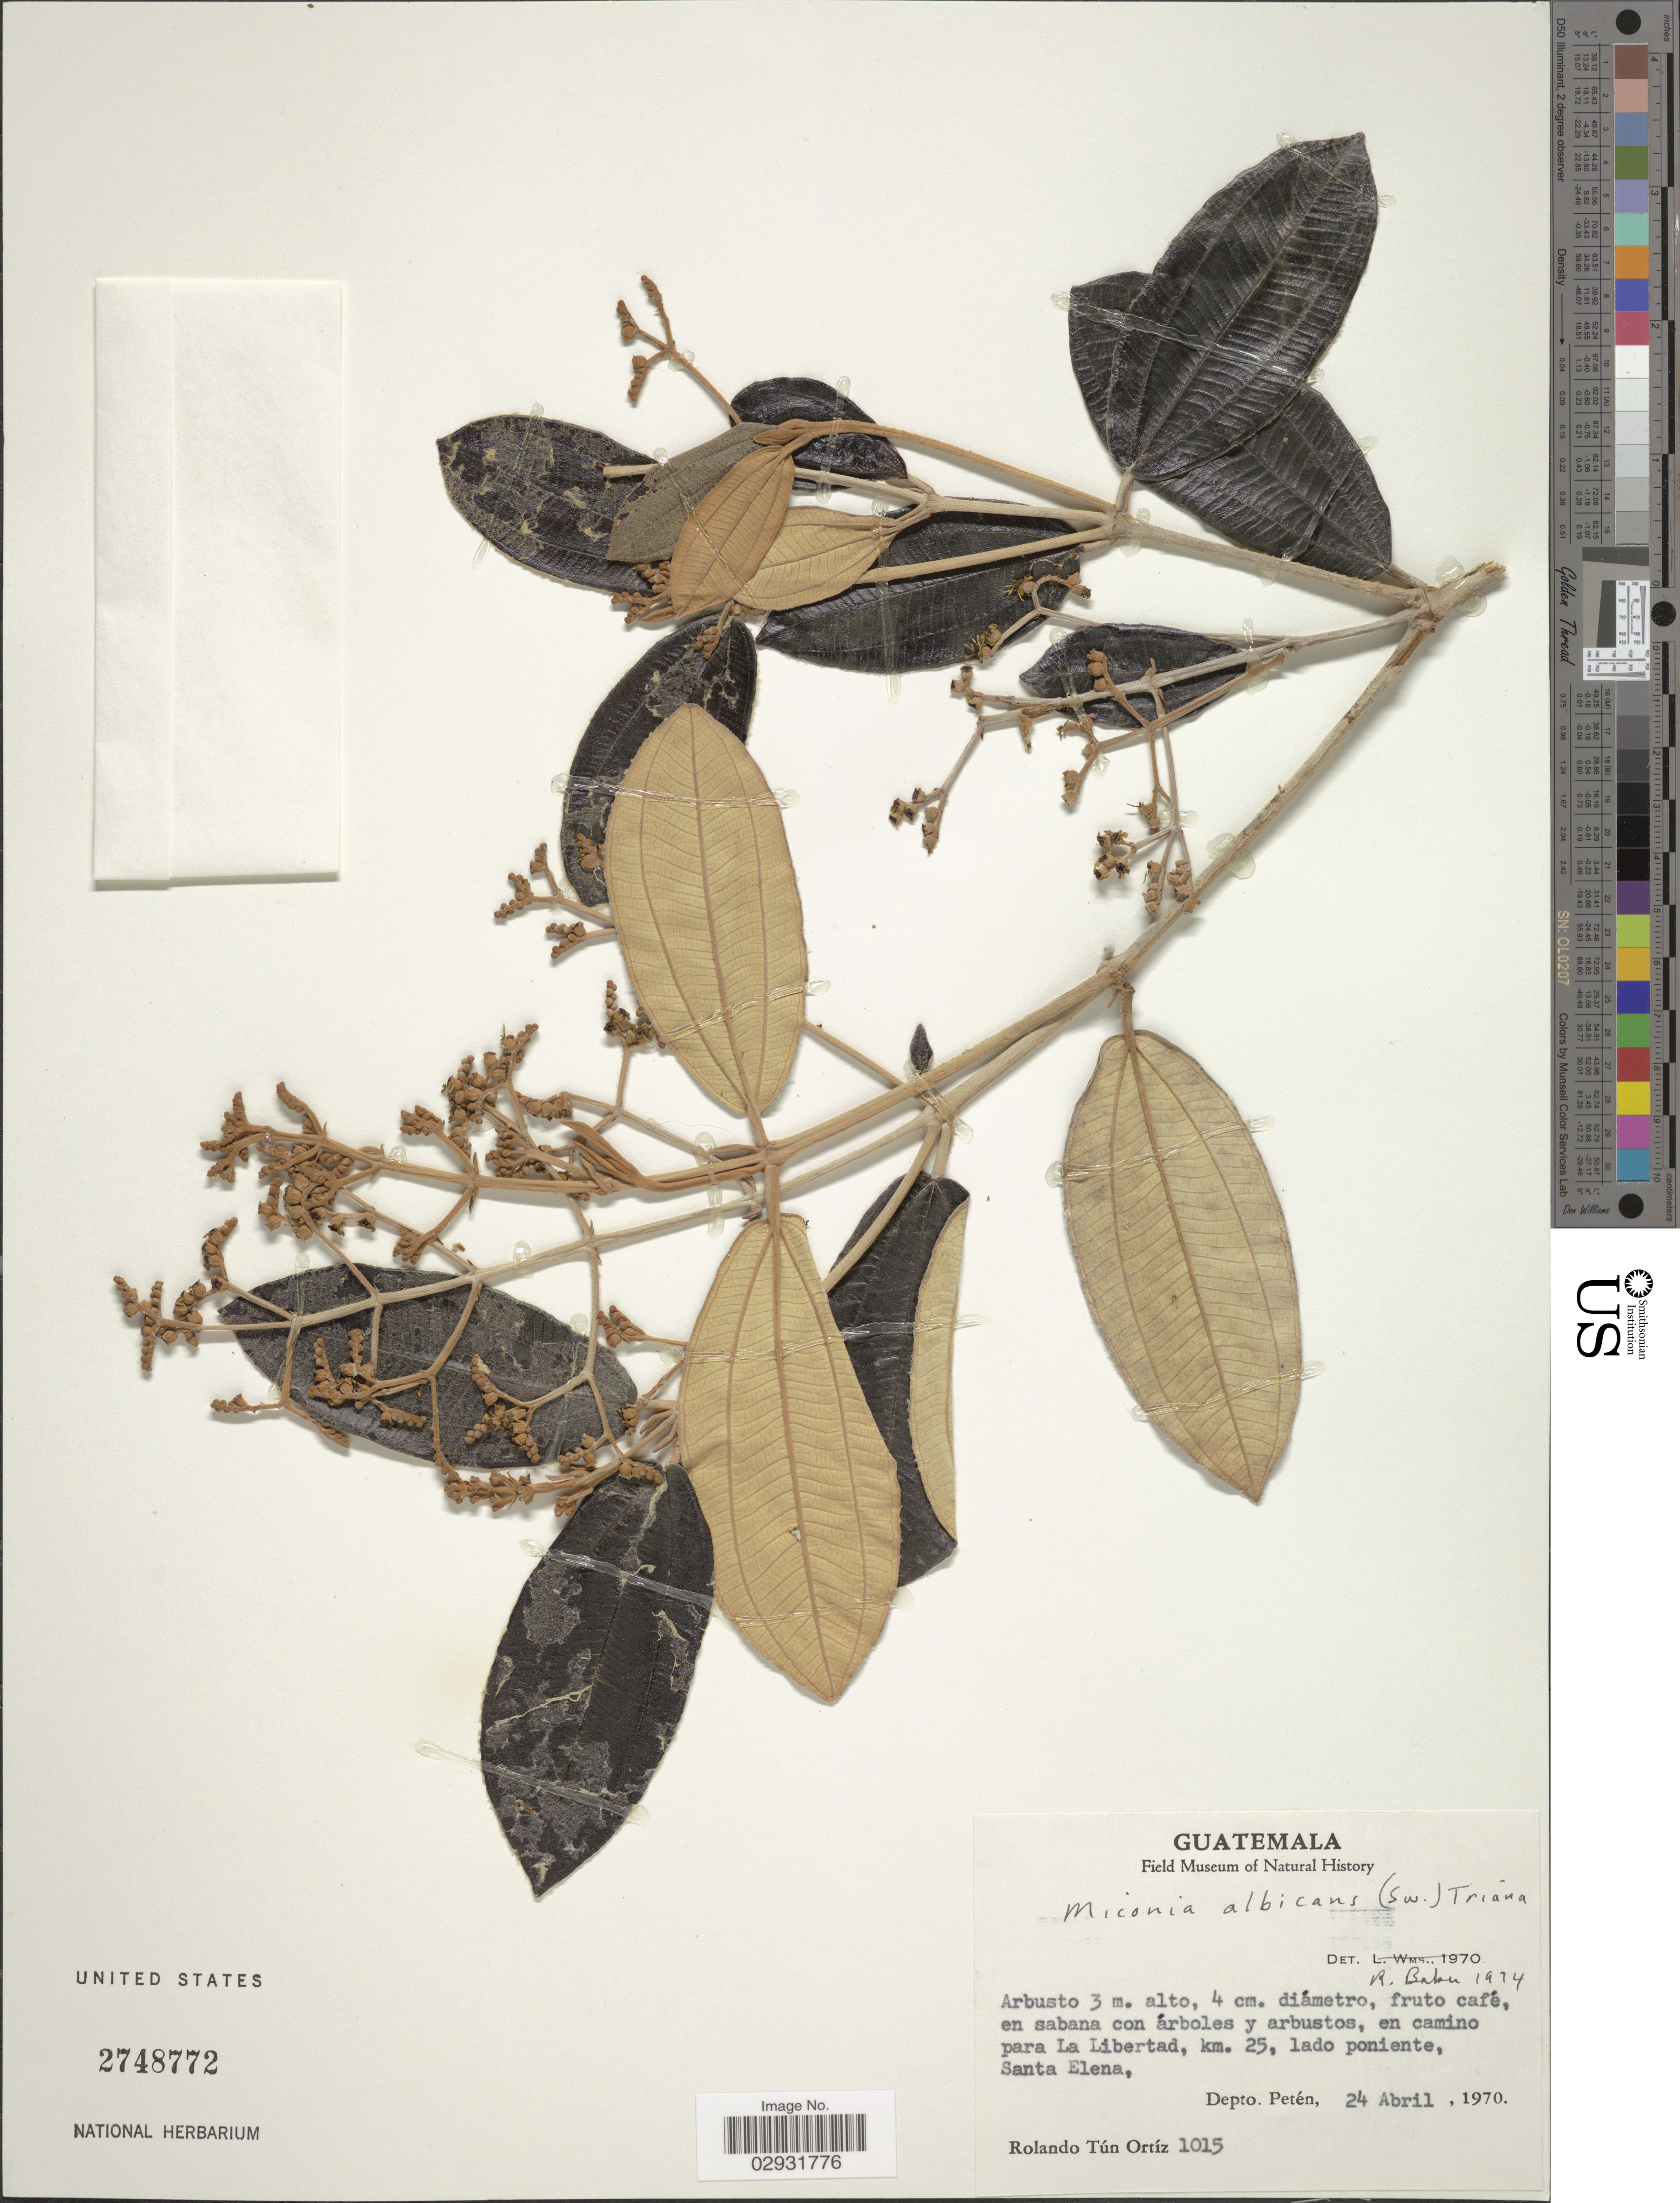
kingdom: Plantae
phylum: Tracheophyta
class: Magnoliopsida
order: Myrtales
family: Melastomataceae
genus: Miconia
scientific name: Miconia albicans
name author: (Sw.) Steud.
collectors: R. T. Ortíz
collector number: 1015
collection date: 1970-04-24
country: Guatemala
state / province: El Petén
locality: En camino para La Libertad, km. 25, lado poniente, Santa Elena, Depto. Petén.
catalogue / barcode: US 2748772